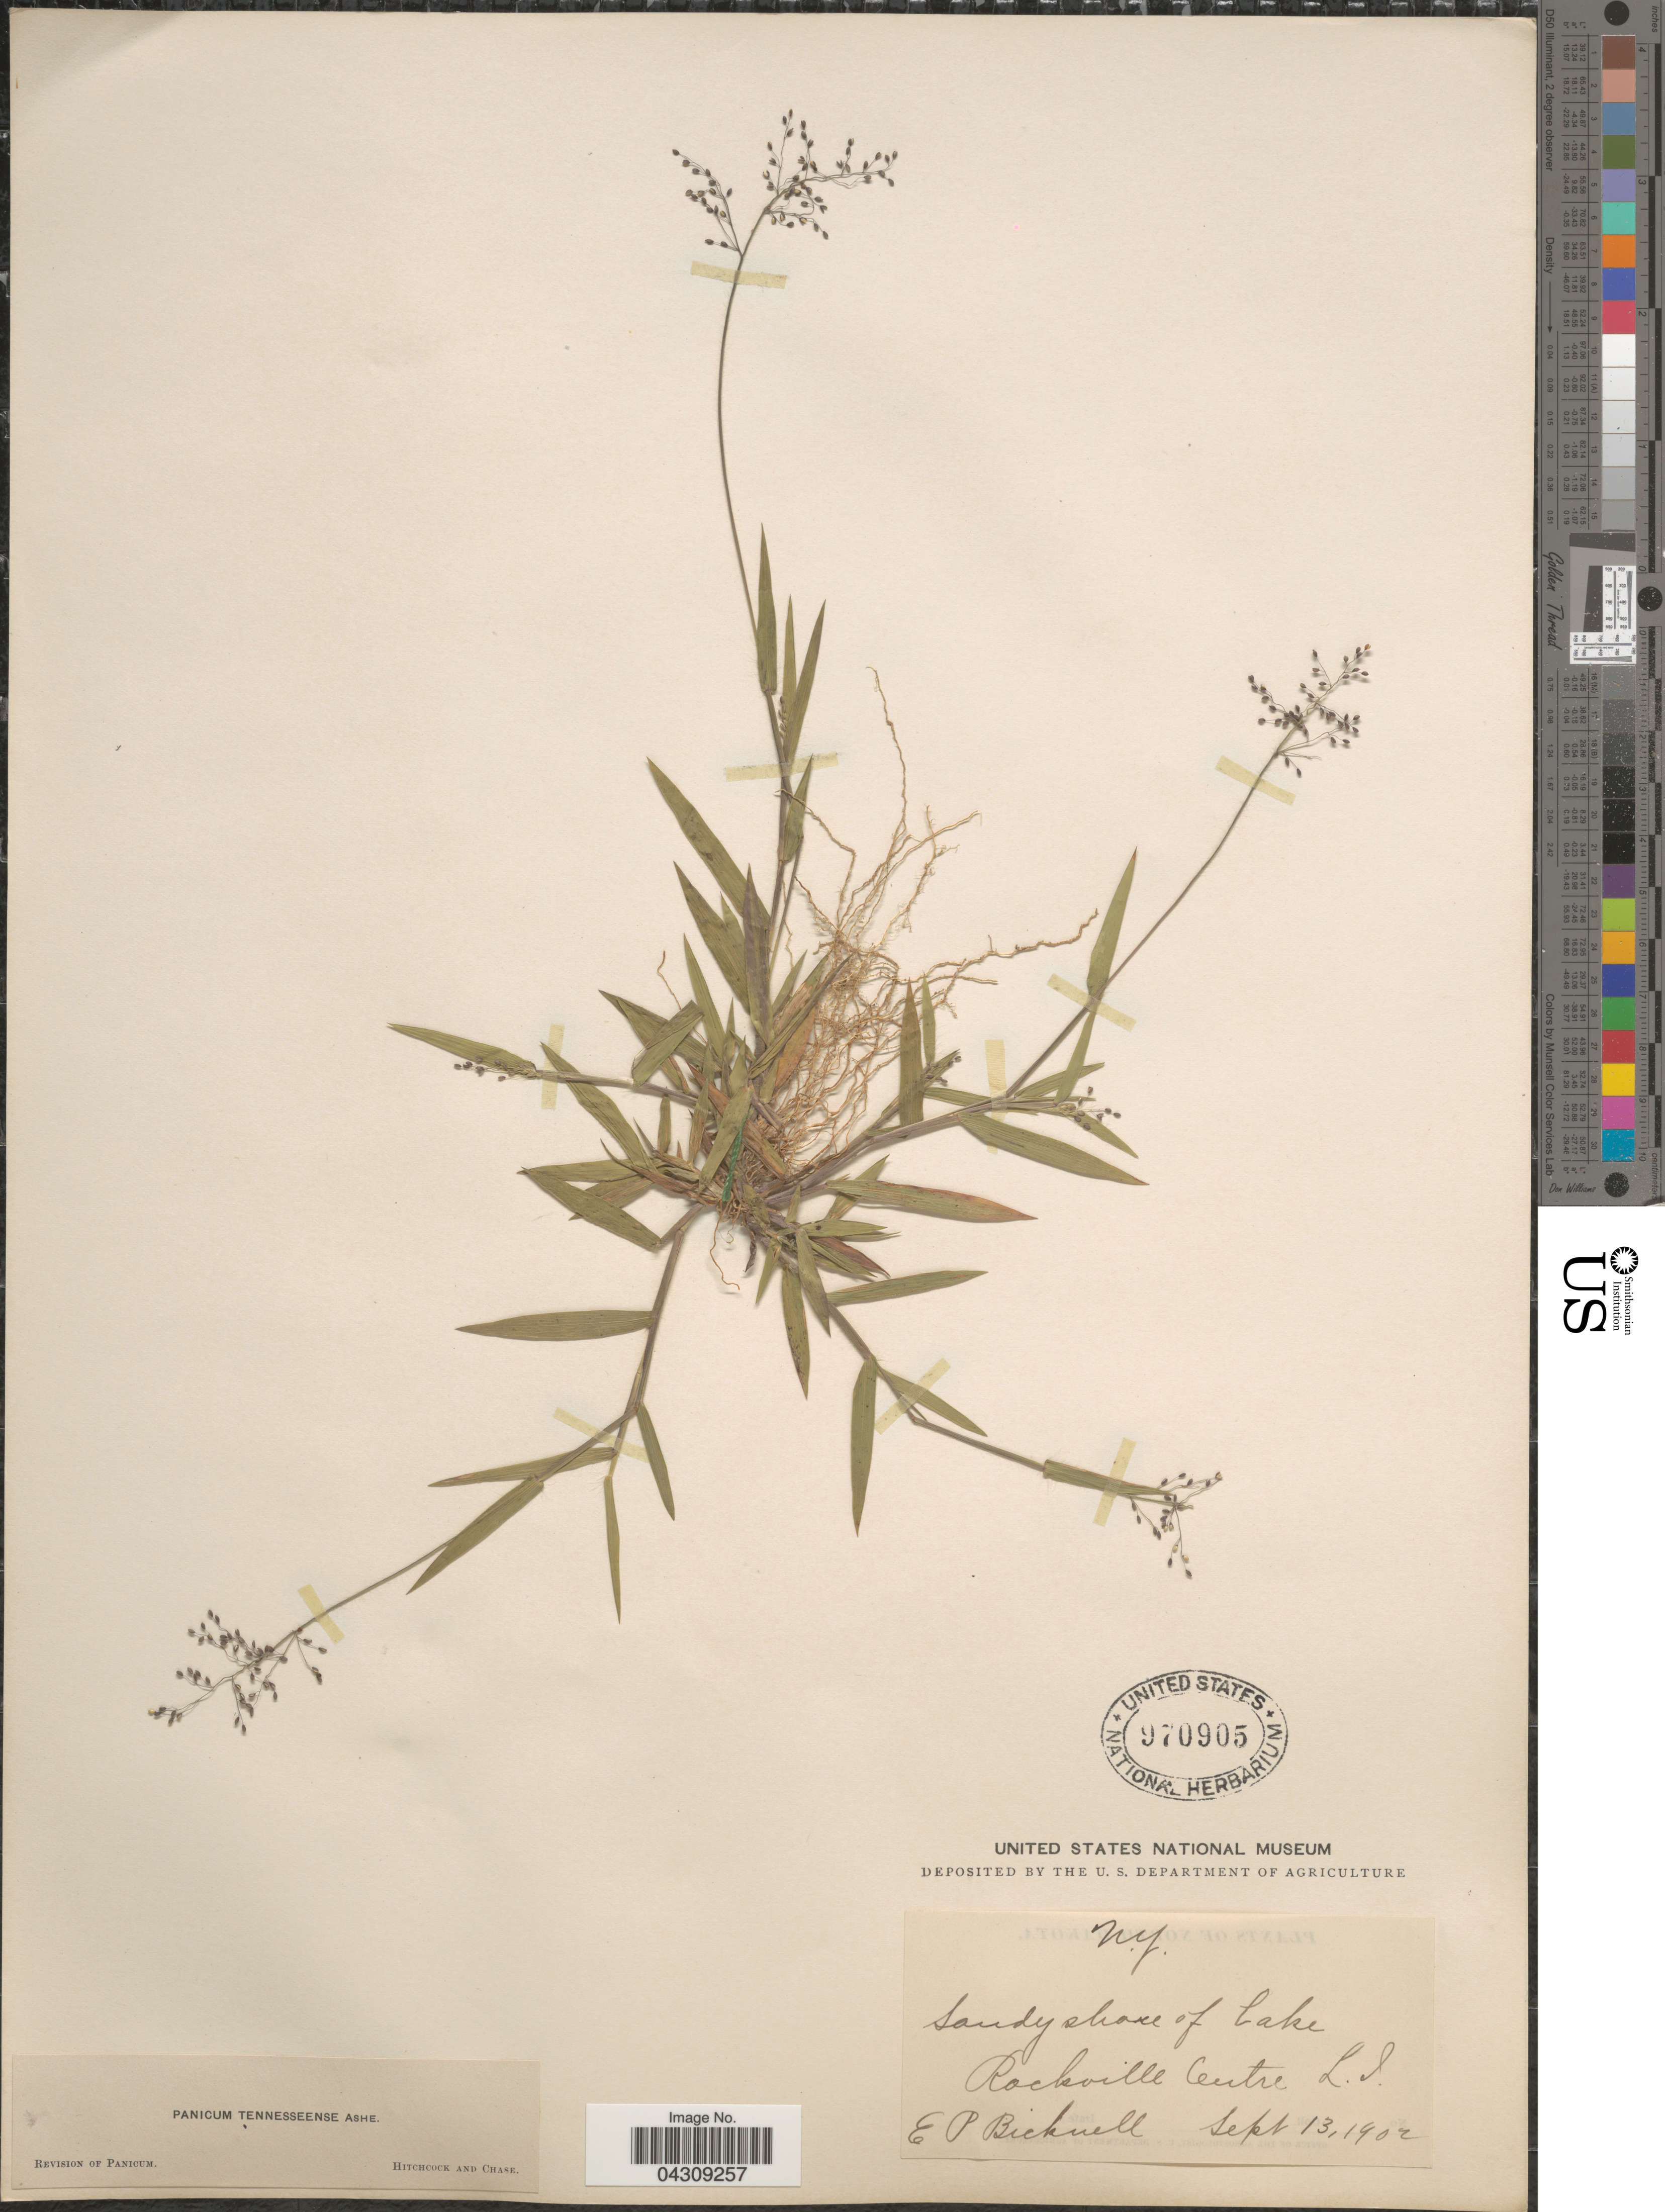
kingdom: Plantae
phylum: Tracheophyta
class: Liliopsida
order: Poales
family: Poaceae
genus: Dichanthelium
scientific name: Dichanthelium acuminatum var. acuminatum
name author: (Sw.) Gould & C.A. Clark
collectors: E. P. Bicknell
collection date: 1902-09-13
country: United States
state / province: New York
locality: Sandy shore of lake, Rocksville Centre L. I.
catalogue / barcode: US 970905